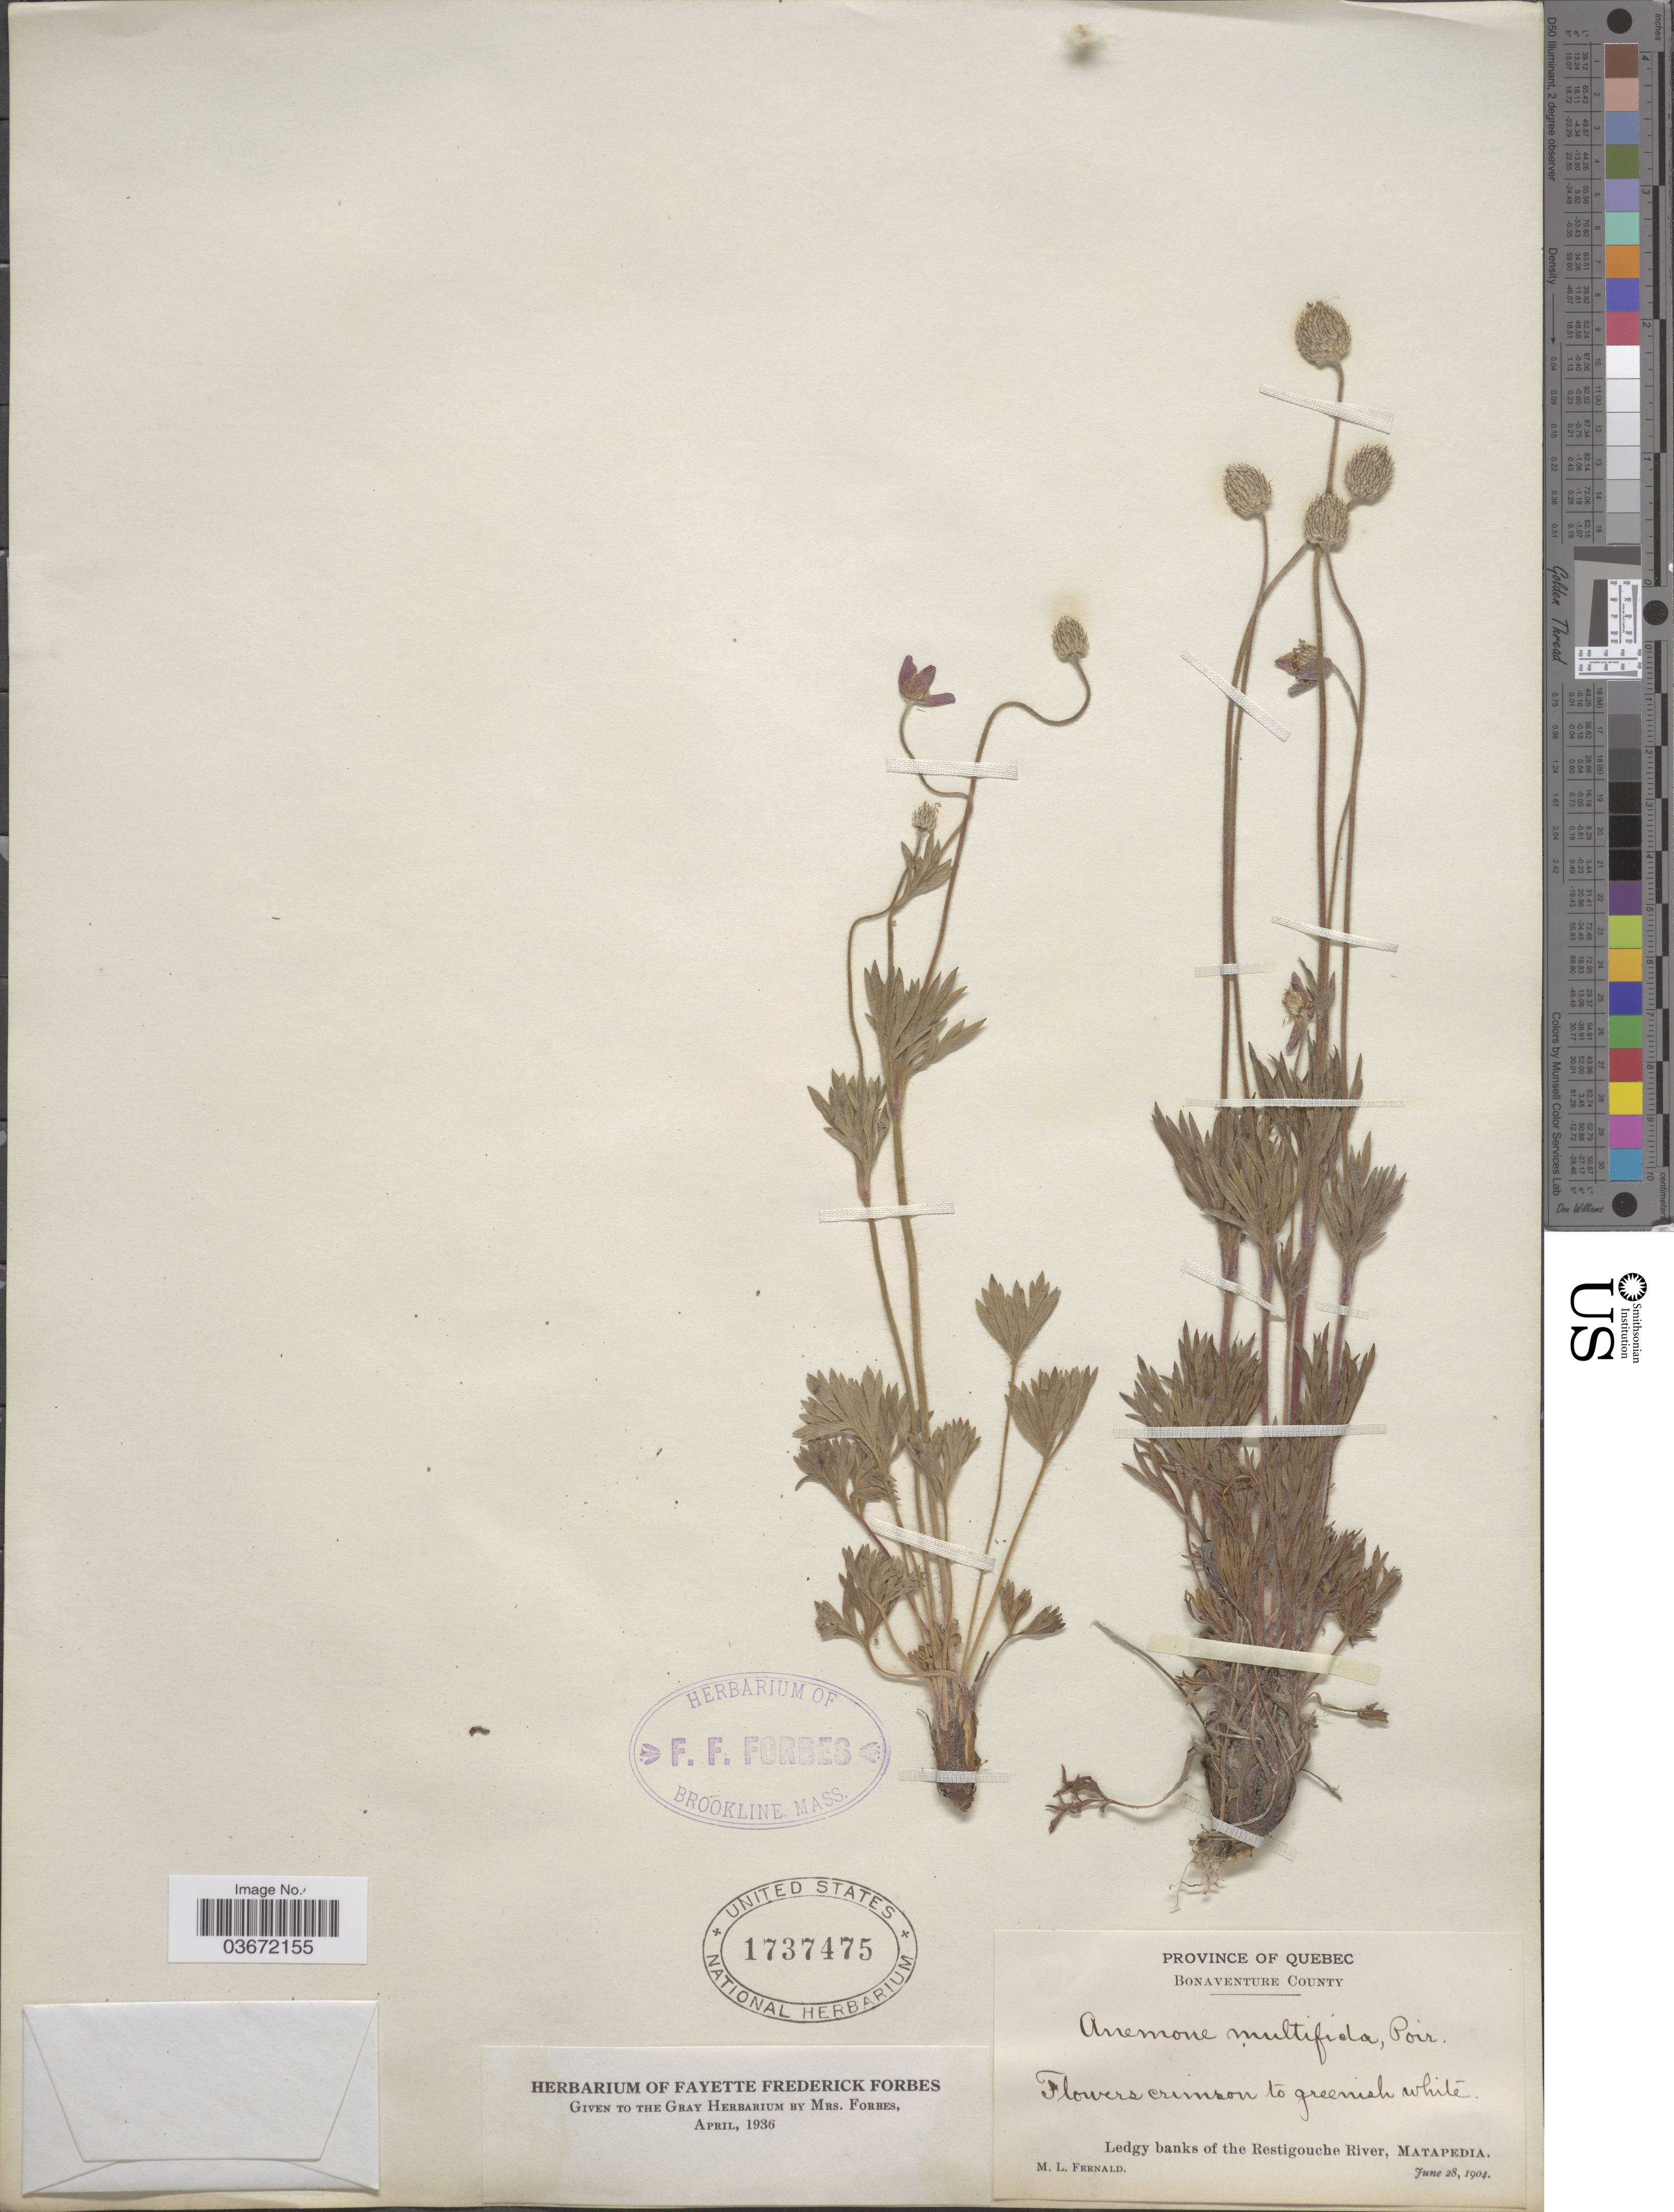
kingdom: Plantae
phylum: Tracheophyta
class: Magnoliopsida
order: Ranunculales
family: Ranunculaceae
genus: Anemone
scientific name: Anemone multifida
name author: Poir.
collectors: M. L. Fernald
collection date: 1904-06-28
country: Canada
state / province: Quebec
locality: Bonaventure County. Ledge banks of the Restigouche River, Matapedia.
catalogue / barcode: US 1737475